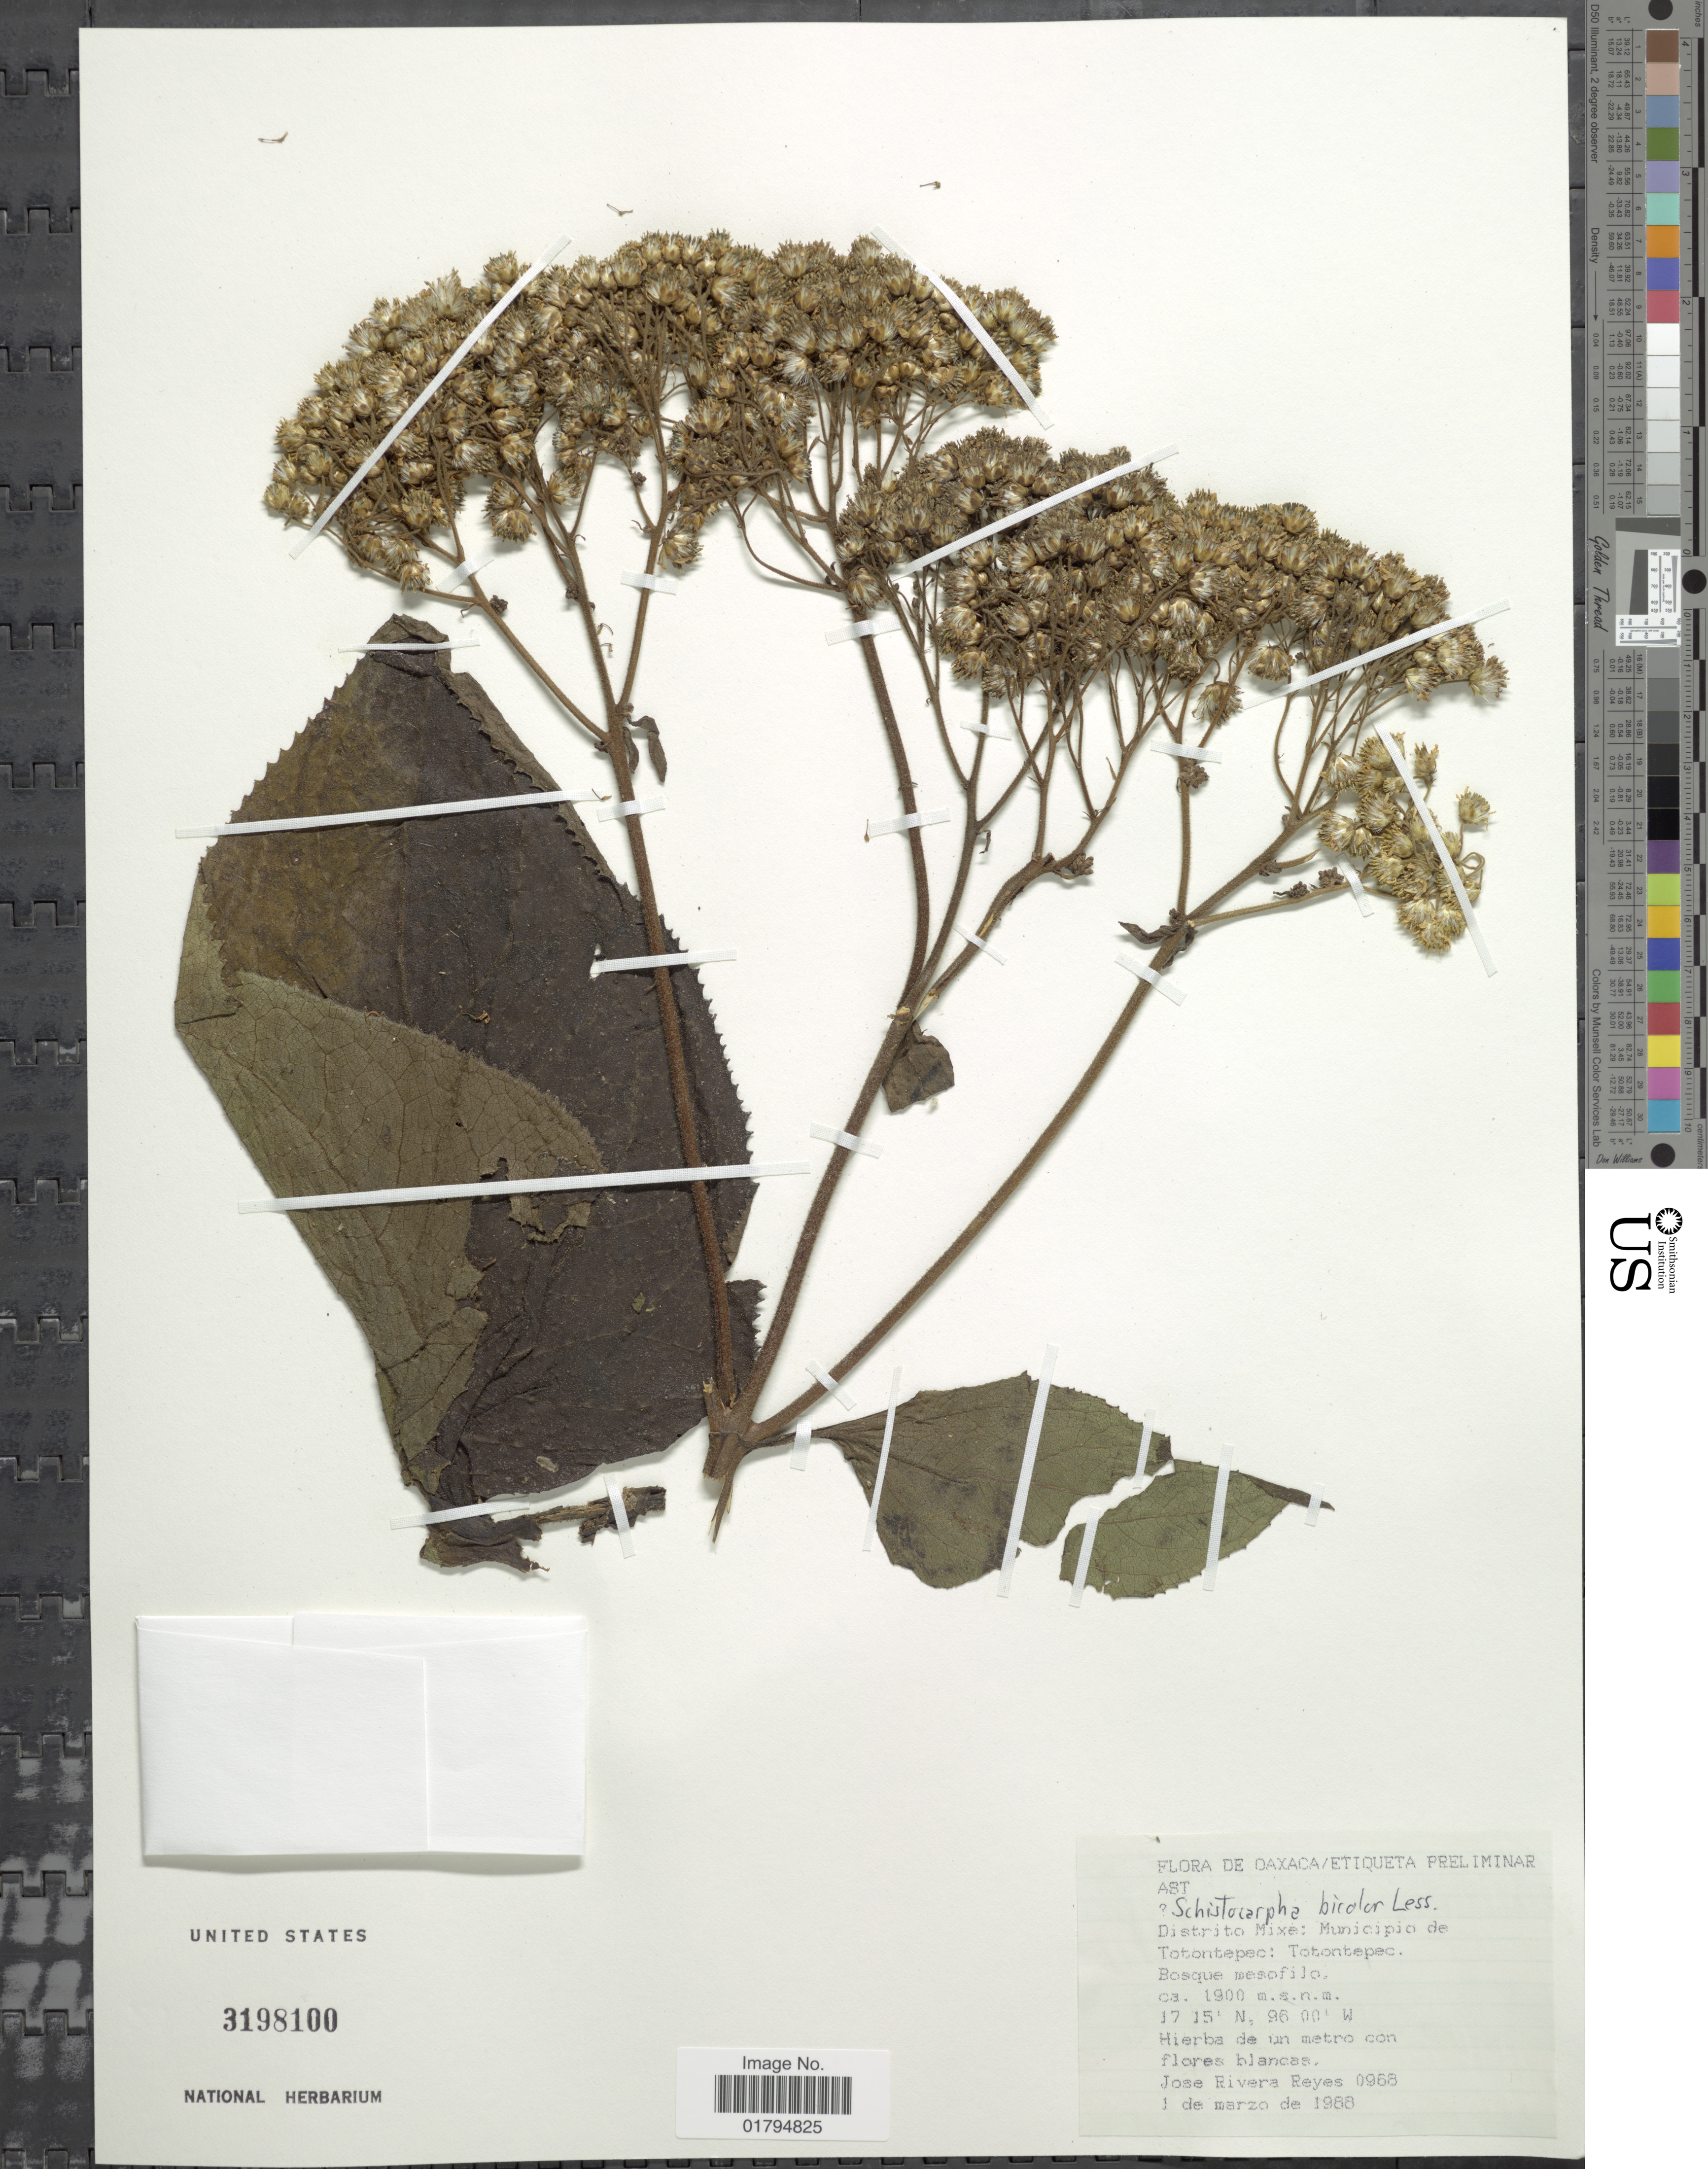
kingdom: Plantae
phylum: Tracheophyta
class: Magnoliopsida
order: Asterales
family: Asteraceae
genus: Schistocarpha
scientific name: Schistocarpha bicolor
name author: Less.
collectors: J. Reyes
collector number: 0968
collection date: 1988-03-01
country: Mexico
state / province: Oaxaca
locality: Etiqueta Preliminar Ast. Distrito Mixe: Municipio de Totontepec. Totontepec.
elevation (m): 1900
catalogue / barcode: US 3198100